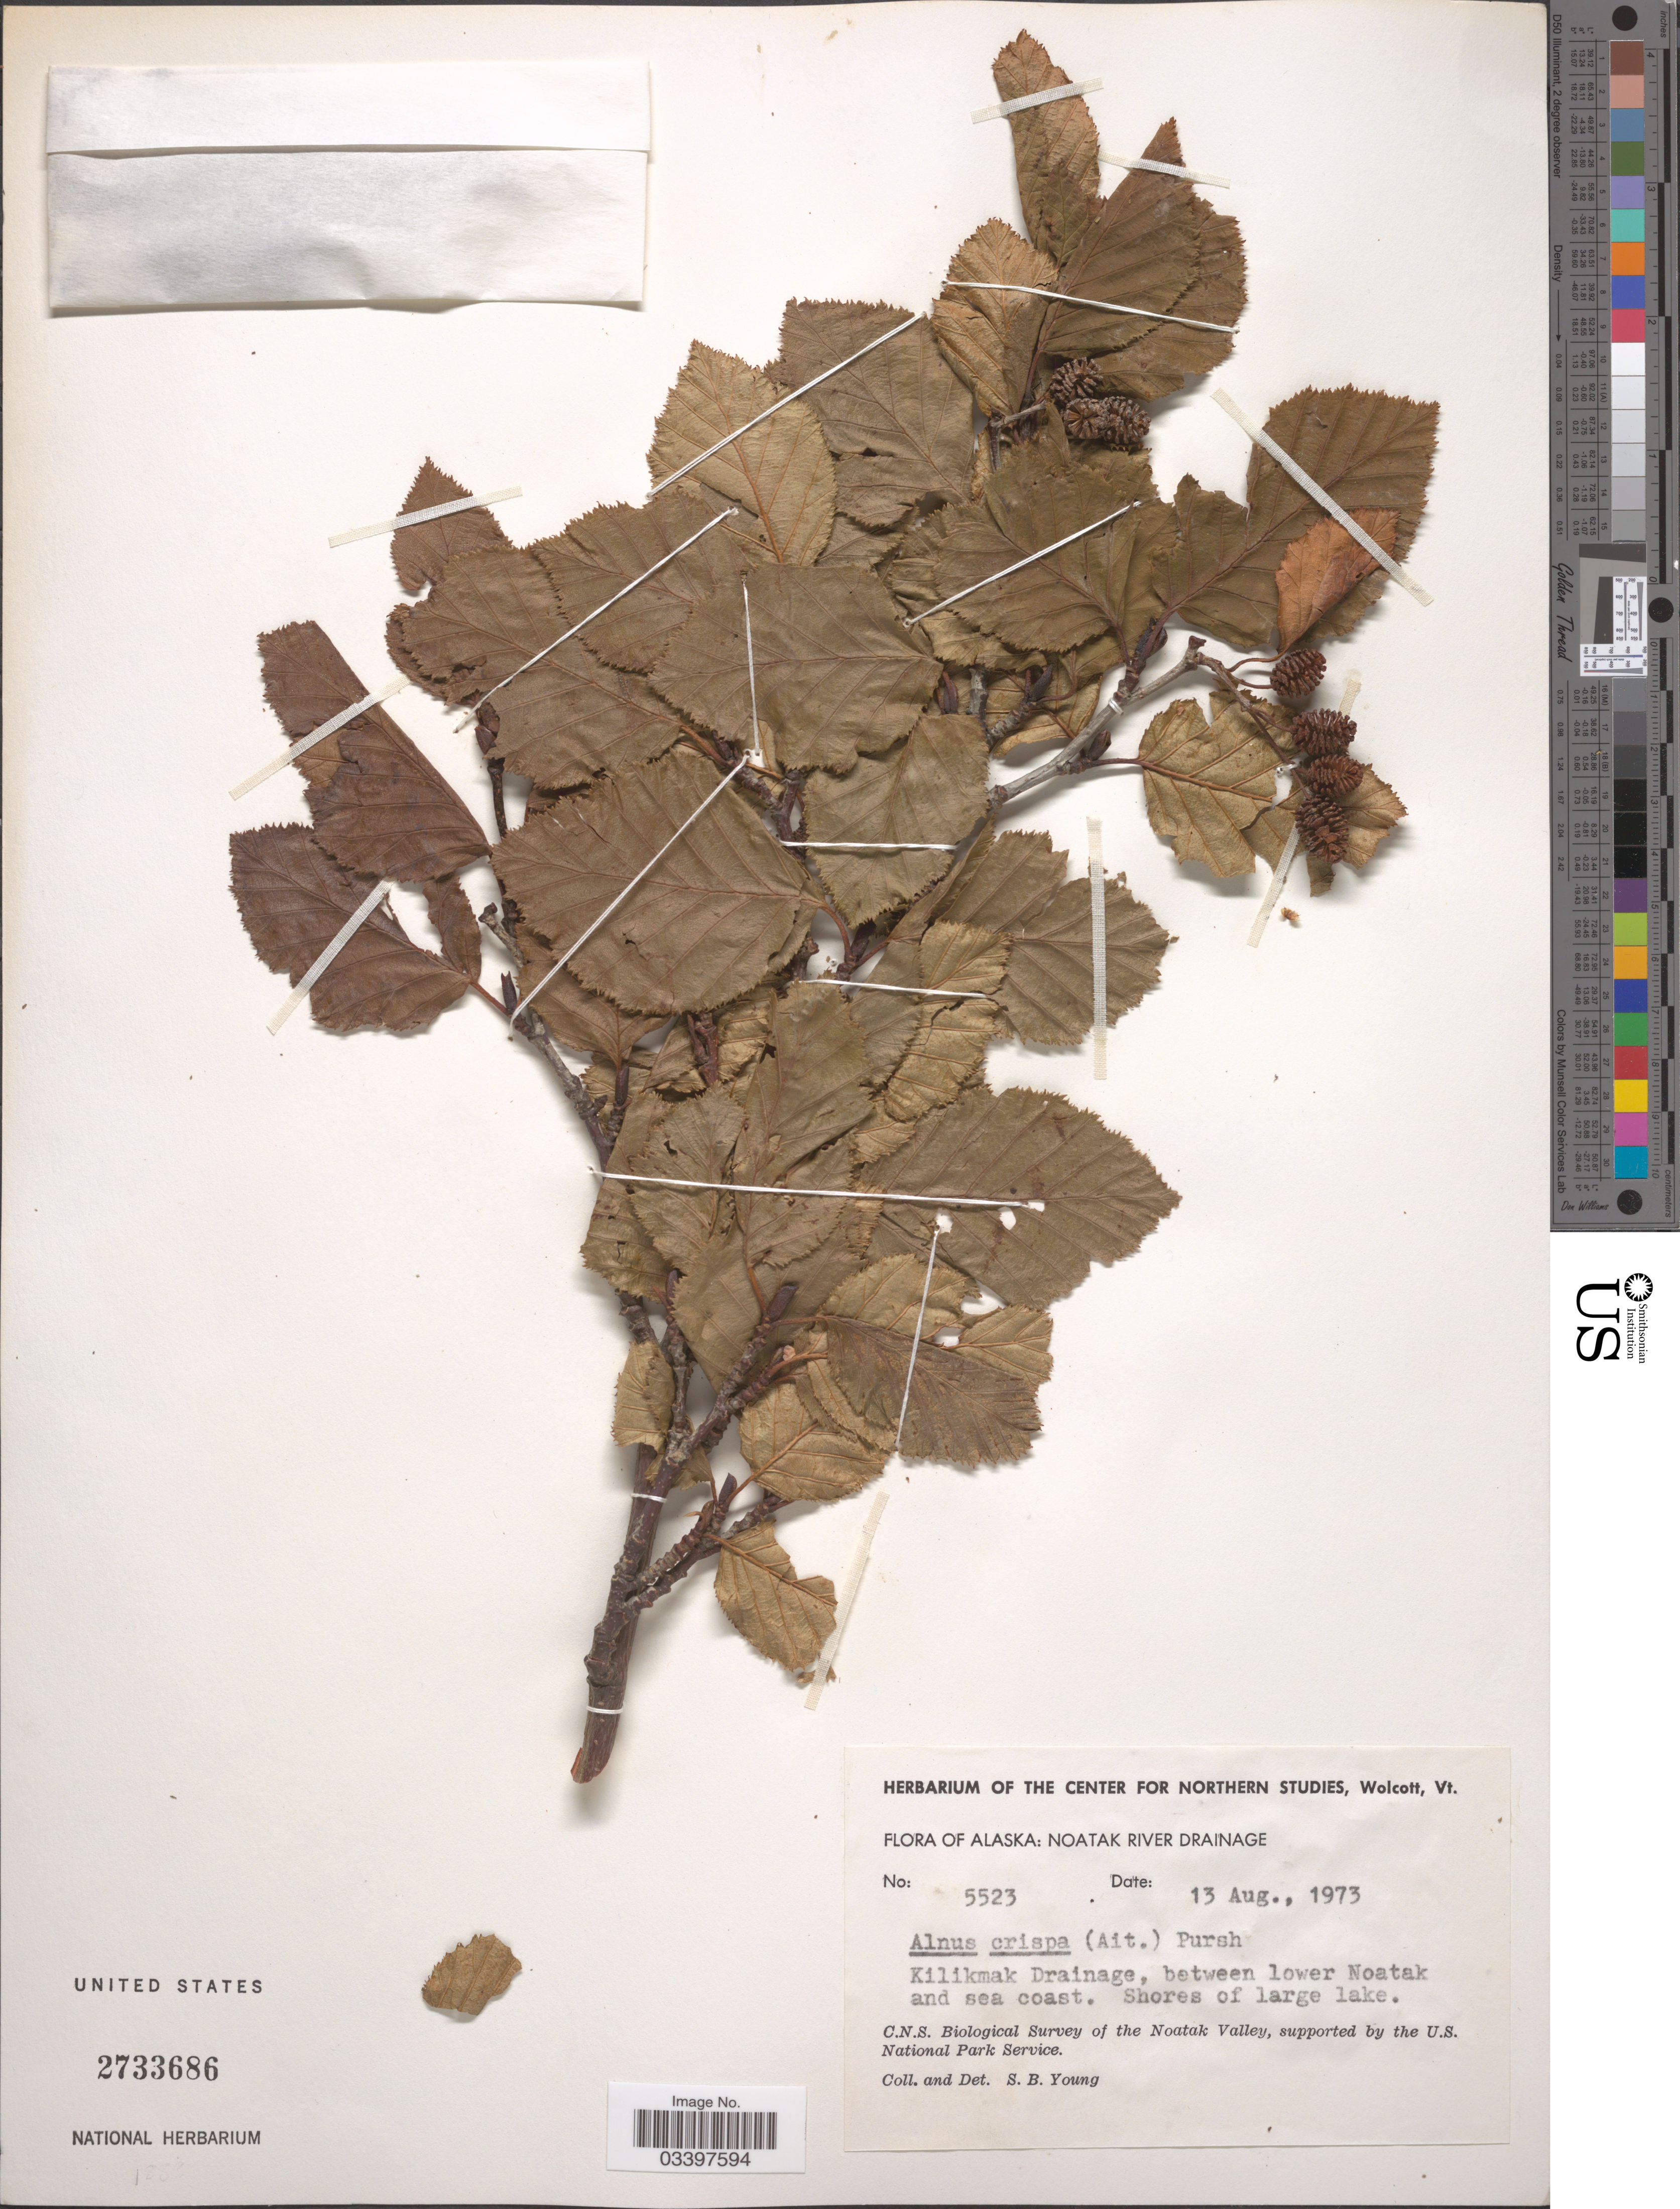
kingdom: Plantae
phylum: Tracheophyta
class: Magnoliopsida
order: Fagales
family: Betulaceae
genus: Alnus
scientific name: Alnus alnobetula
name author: (Ehrh.) K. Koch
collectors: S. Young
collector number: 5523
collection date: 1973-08-13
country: United States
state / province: Alaska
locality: Noatak River Drainage. Kilikmak Drainage, between lower Noatak and sea coast. Noatak Valley.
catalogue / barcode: US 2733686